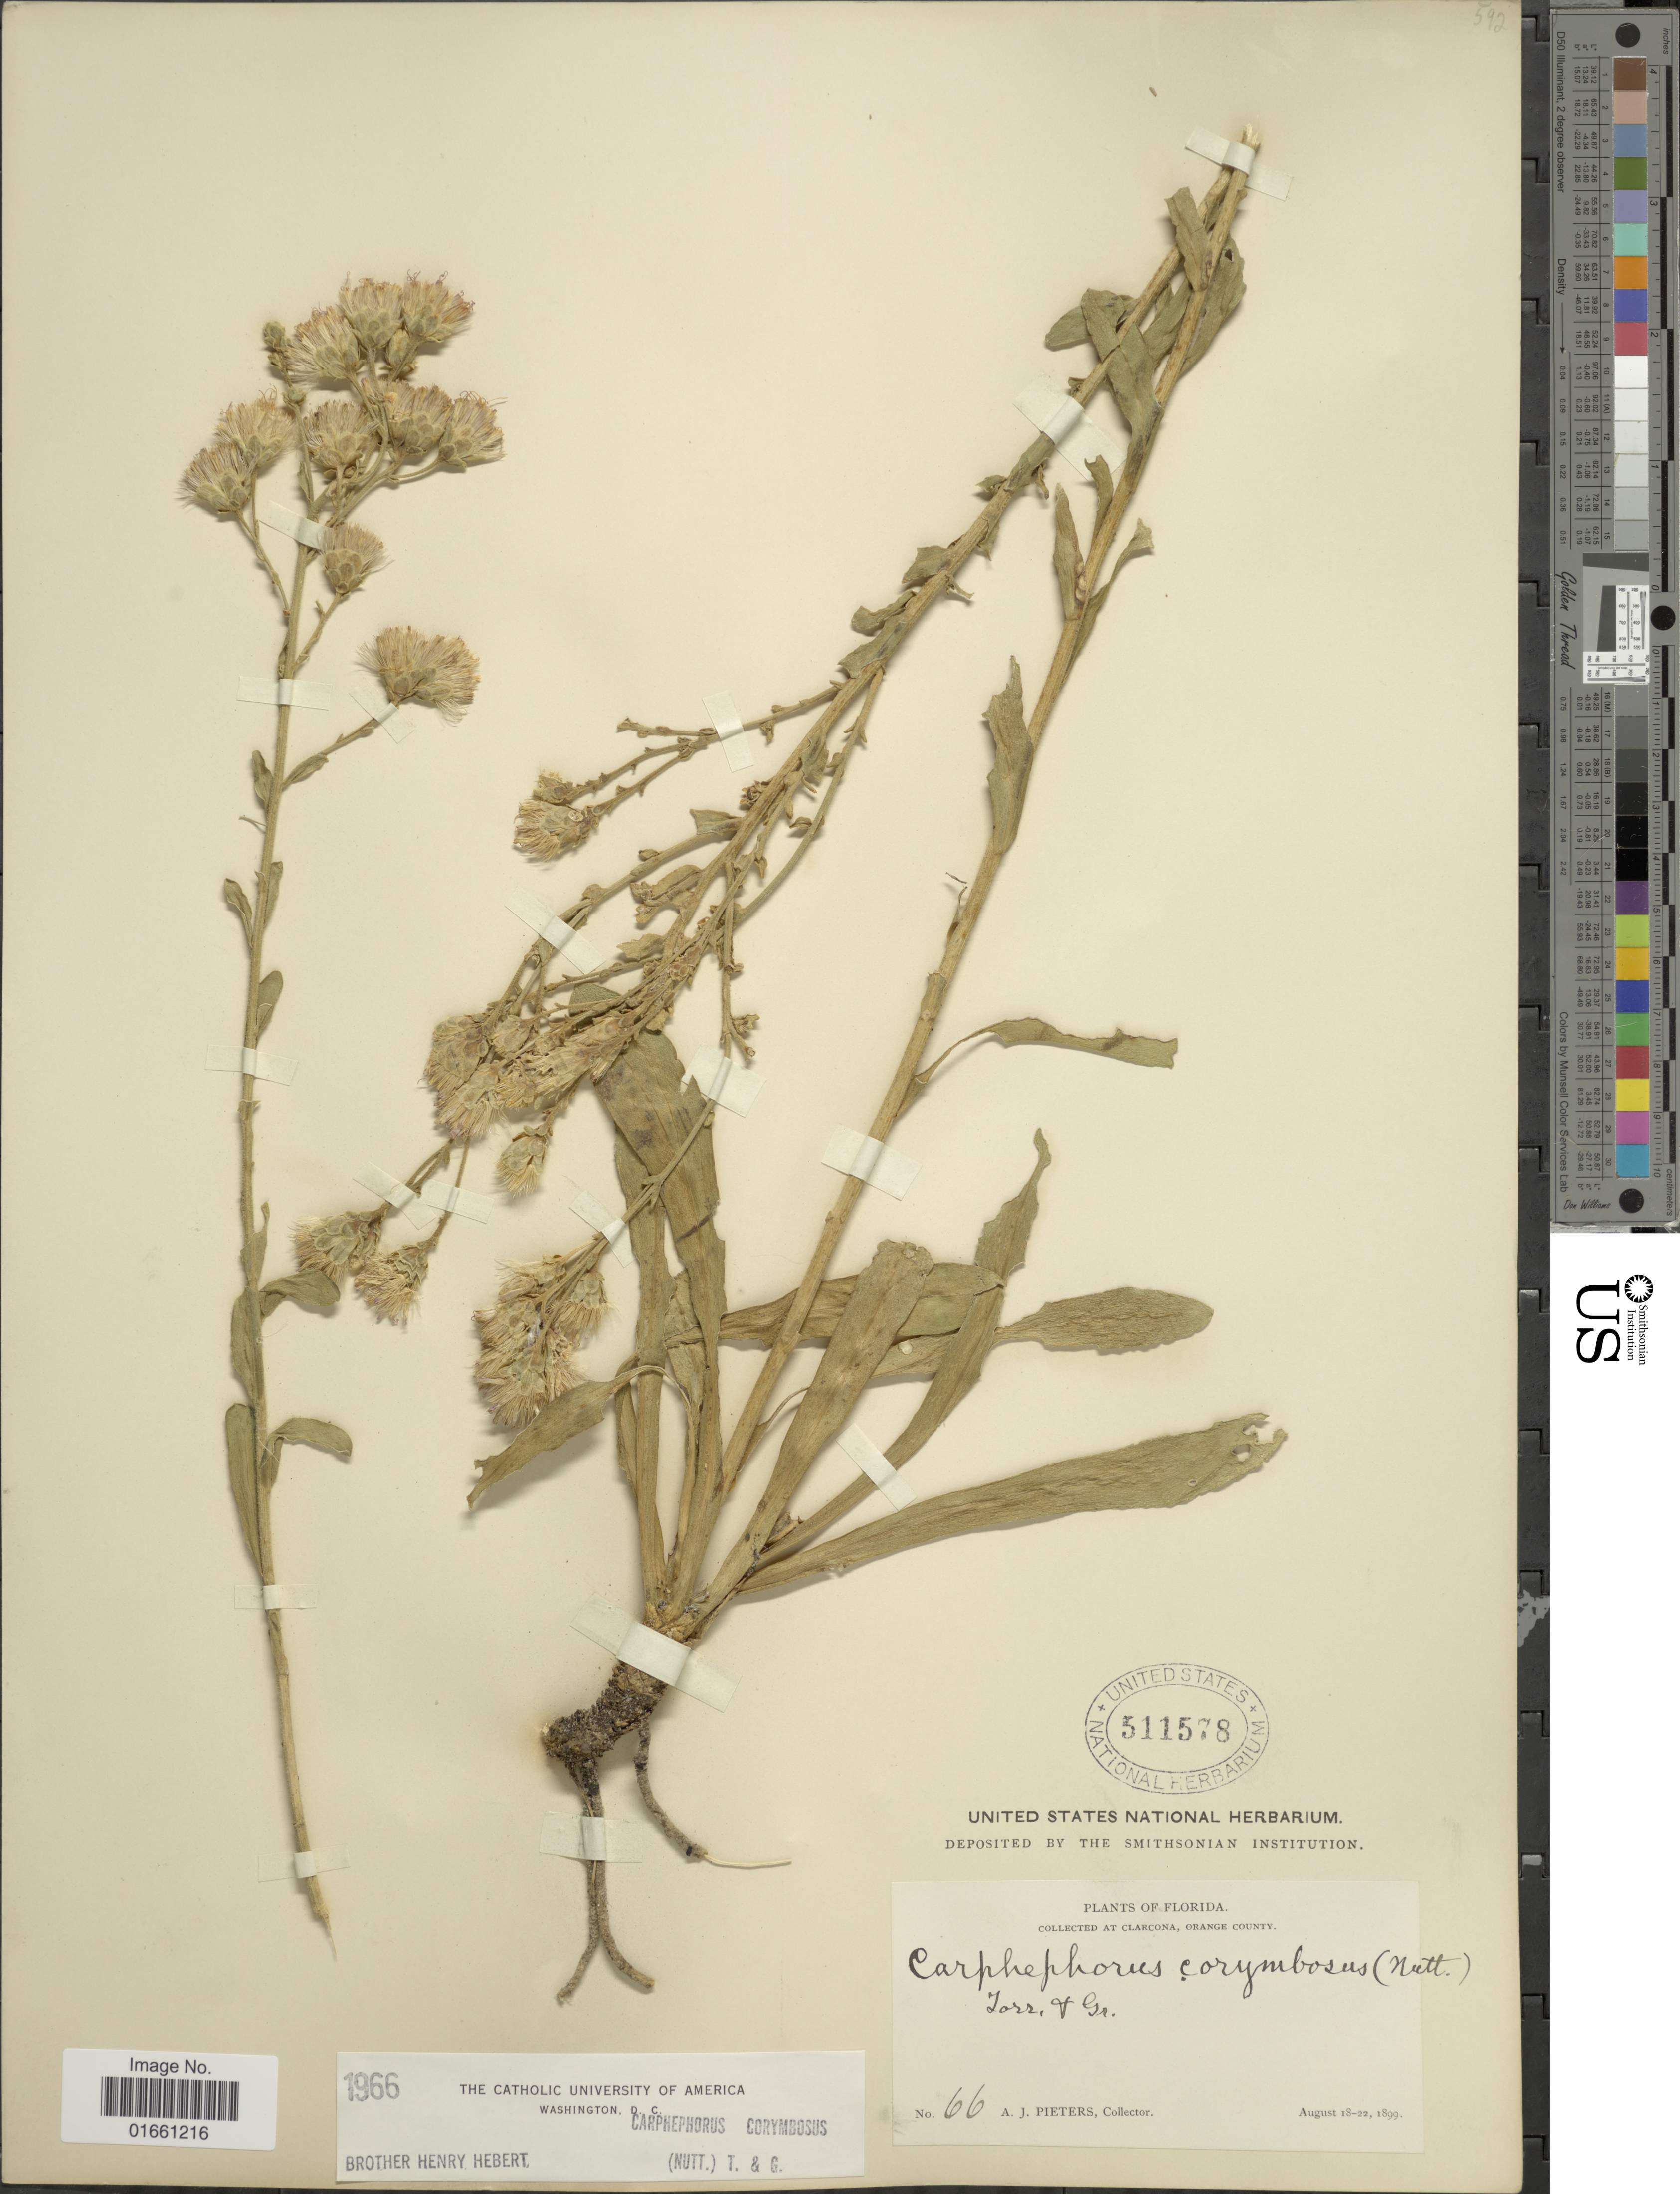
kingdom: Plantae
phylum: Tracheophyta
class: Magnoliopsida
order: Asterales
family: Asteraceae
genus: Carphephorus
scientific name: Carphephorus corymbosus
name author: (Nutt.) Torr. & A. Gray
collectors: A. Pieters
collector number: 66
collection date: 1899-08-18/1899-08-22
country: United States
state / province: Florida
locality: At Clarcona, Orange County.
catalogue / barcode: US 511578